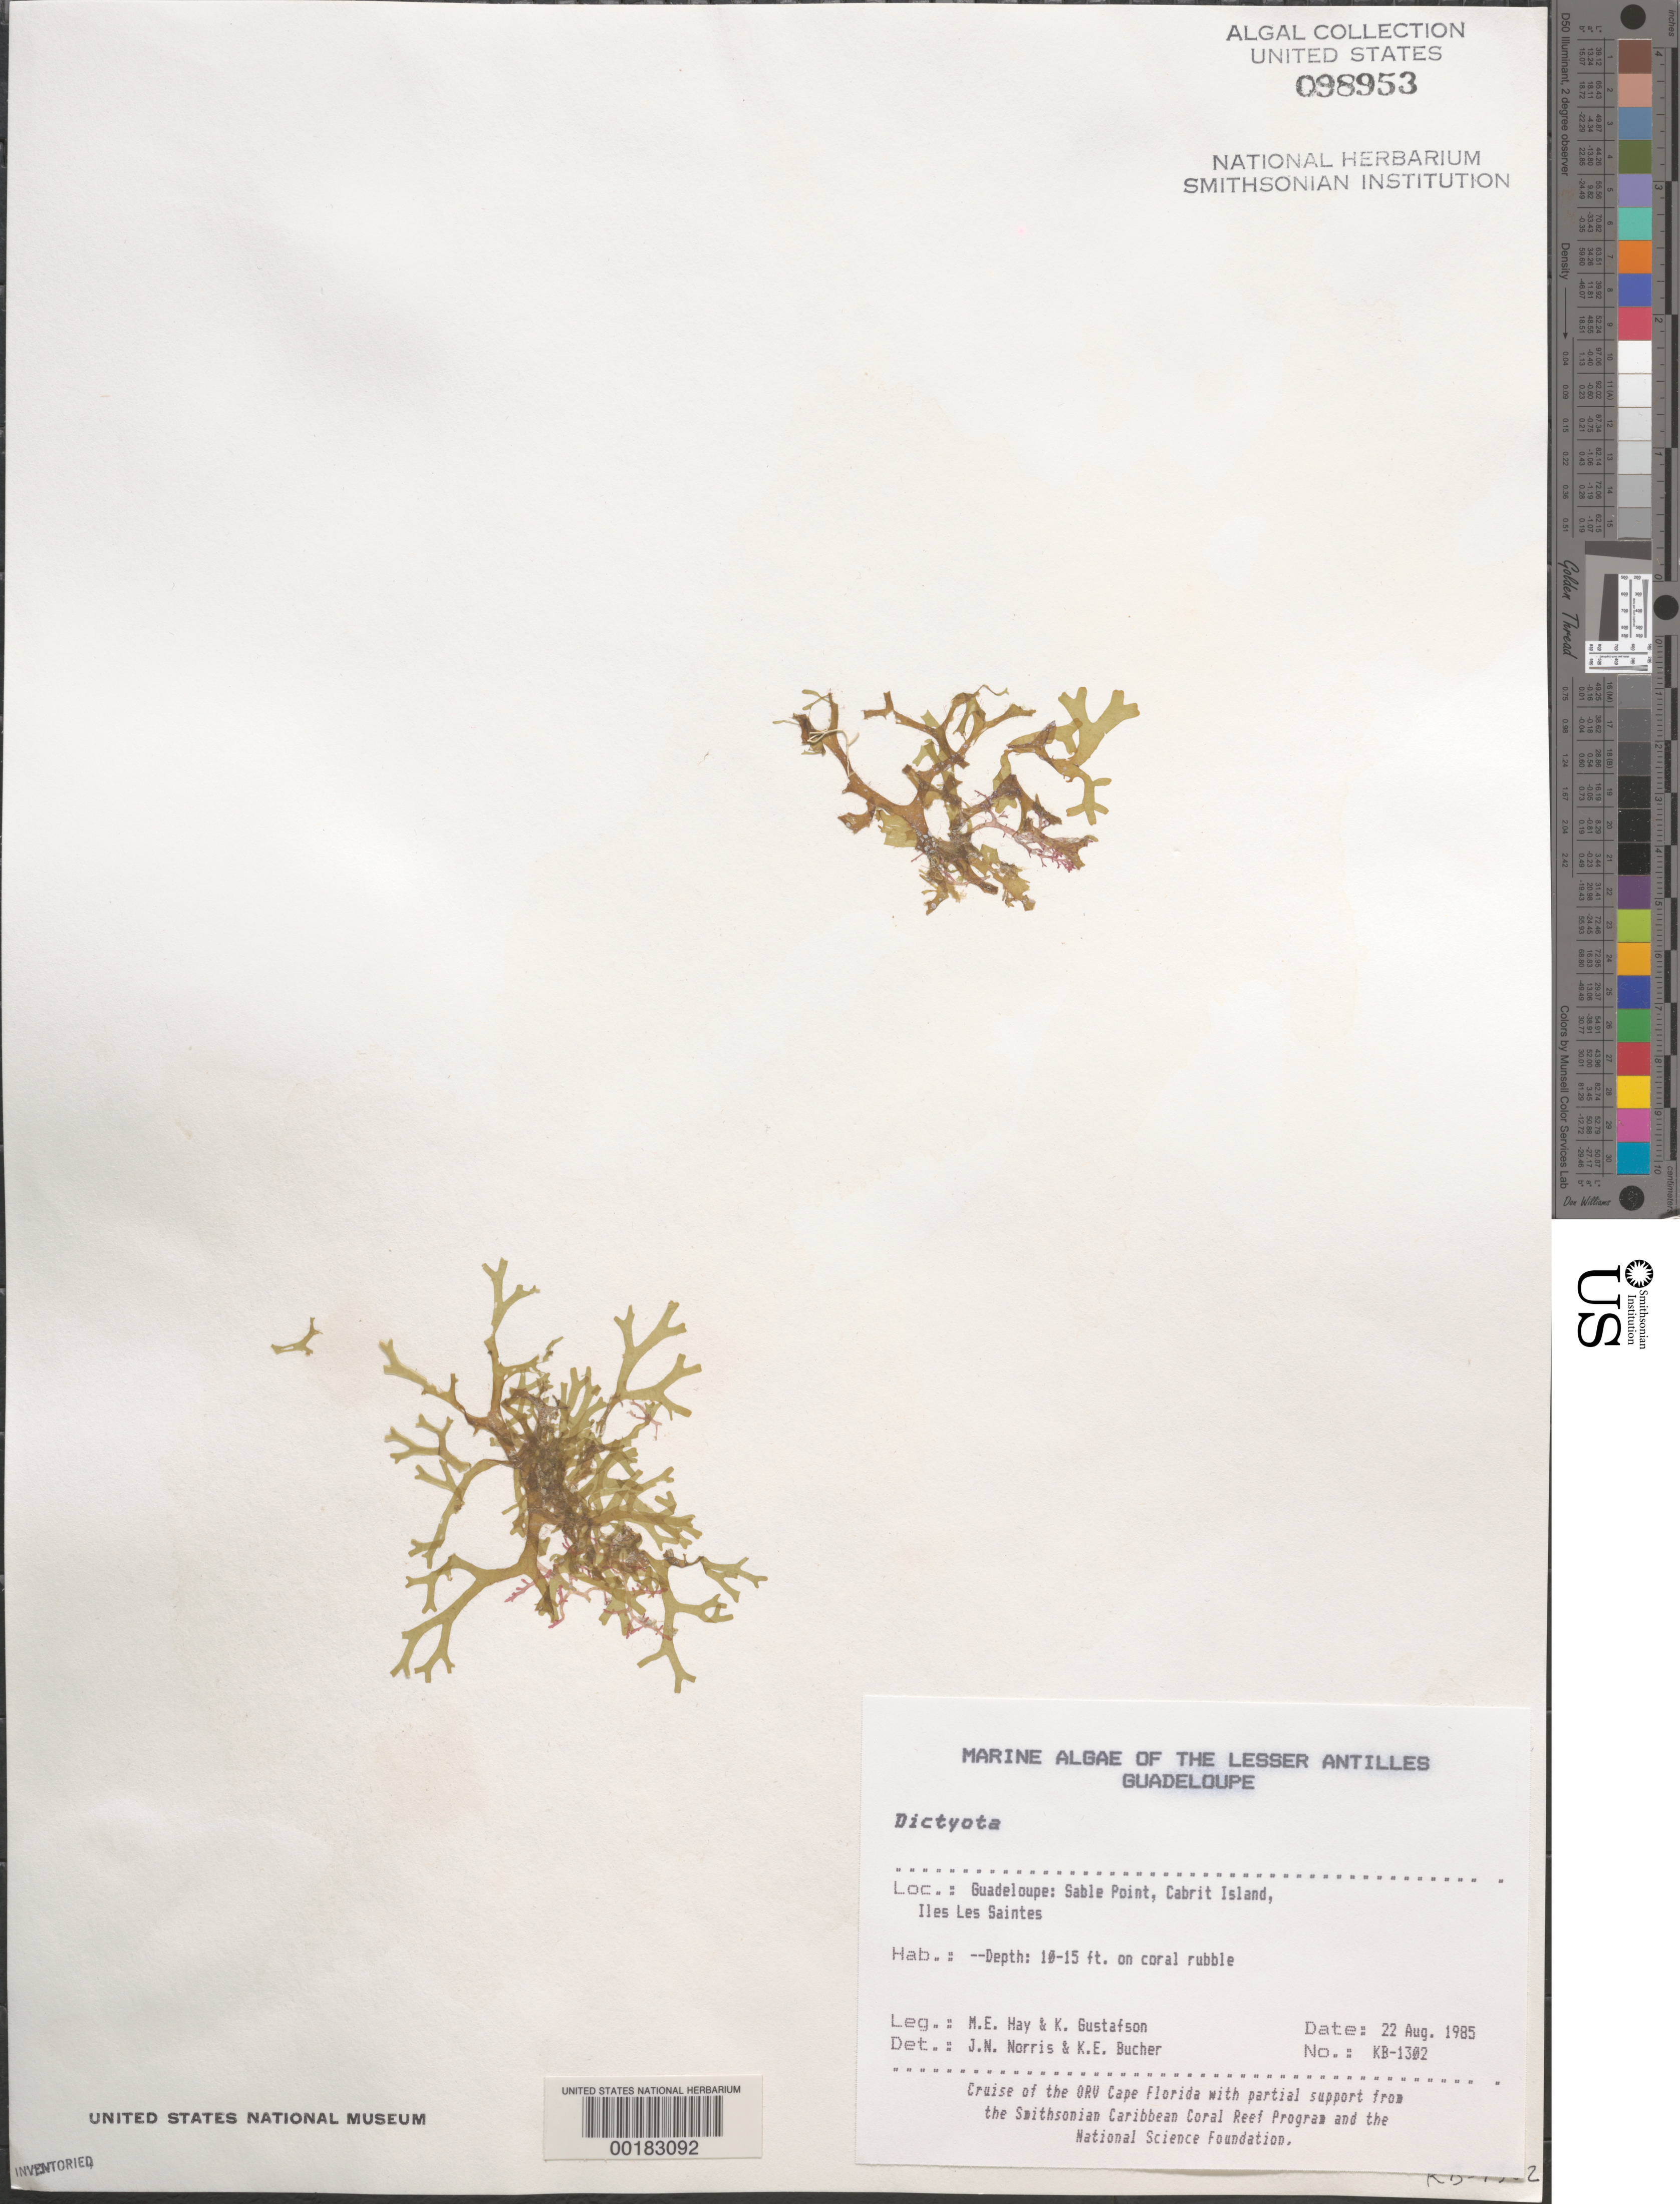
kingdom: Chromista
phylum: Ochrophyta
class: Phaeophyceae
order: Dictyotales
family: Dictyotaceae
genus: Dictyota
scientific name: Dictyota sp.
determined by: Norris, J. N.; Bucher, K. E.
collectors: M. E. Hay & K. Gustafson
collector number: KB-1302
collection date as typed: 22 Aug 1985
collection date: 1985-08-22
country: Guadeloupe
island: Cabrit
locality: Sable Point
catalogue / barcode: US 98953